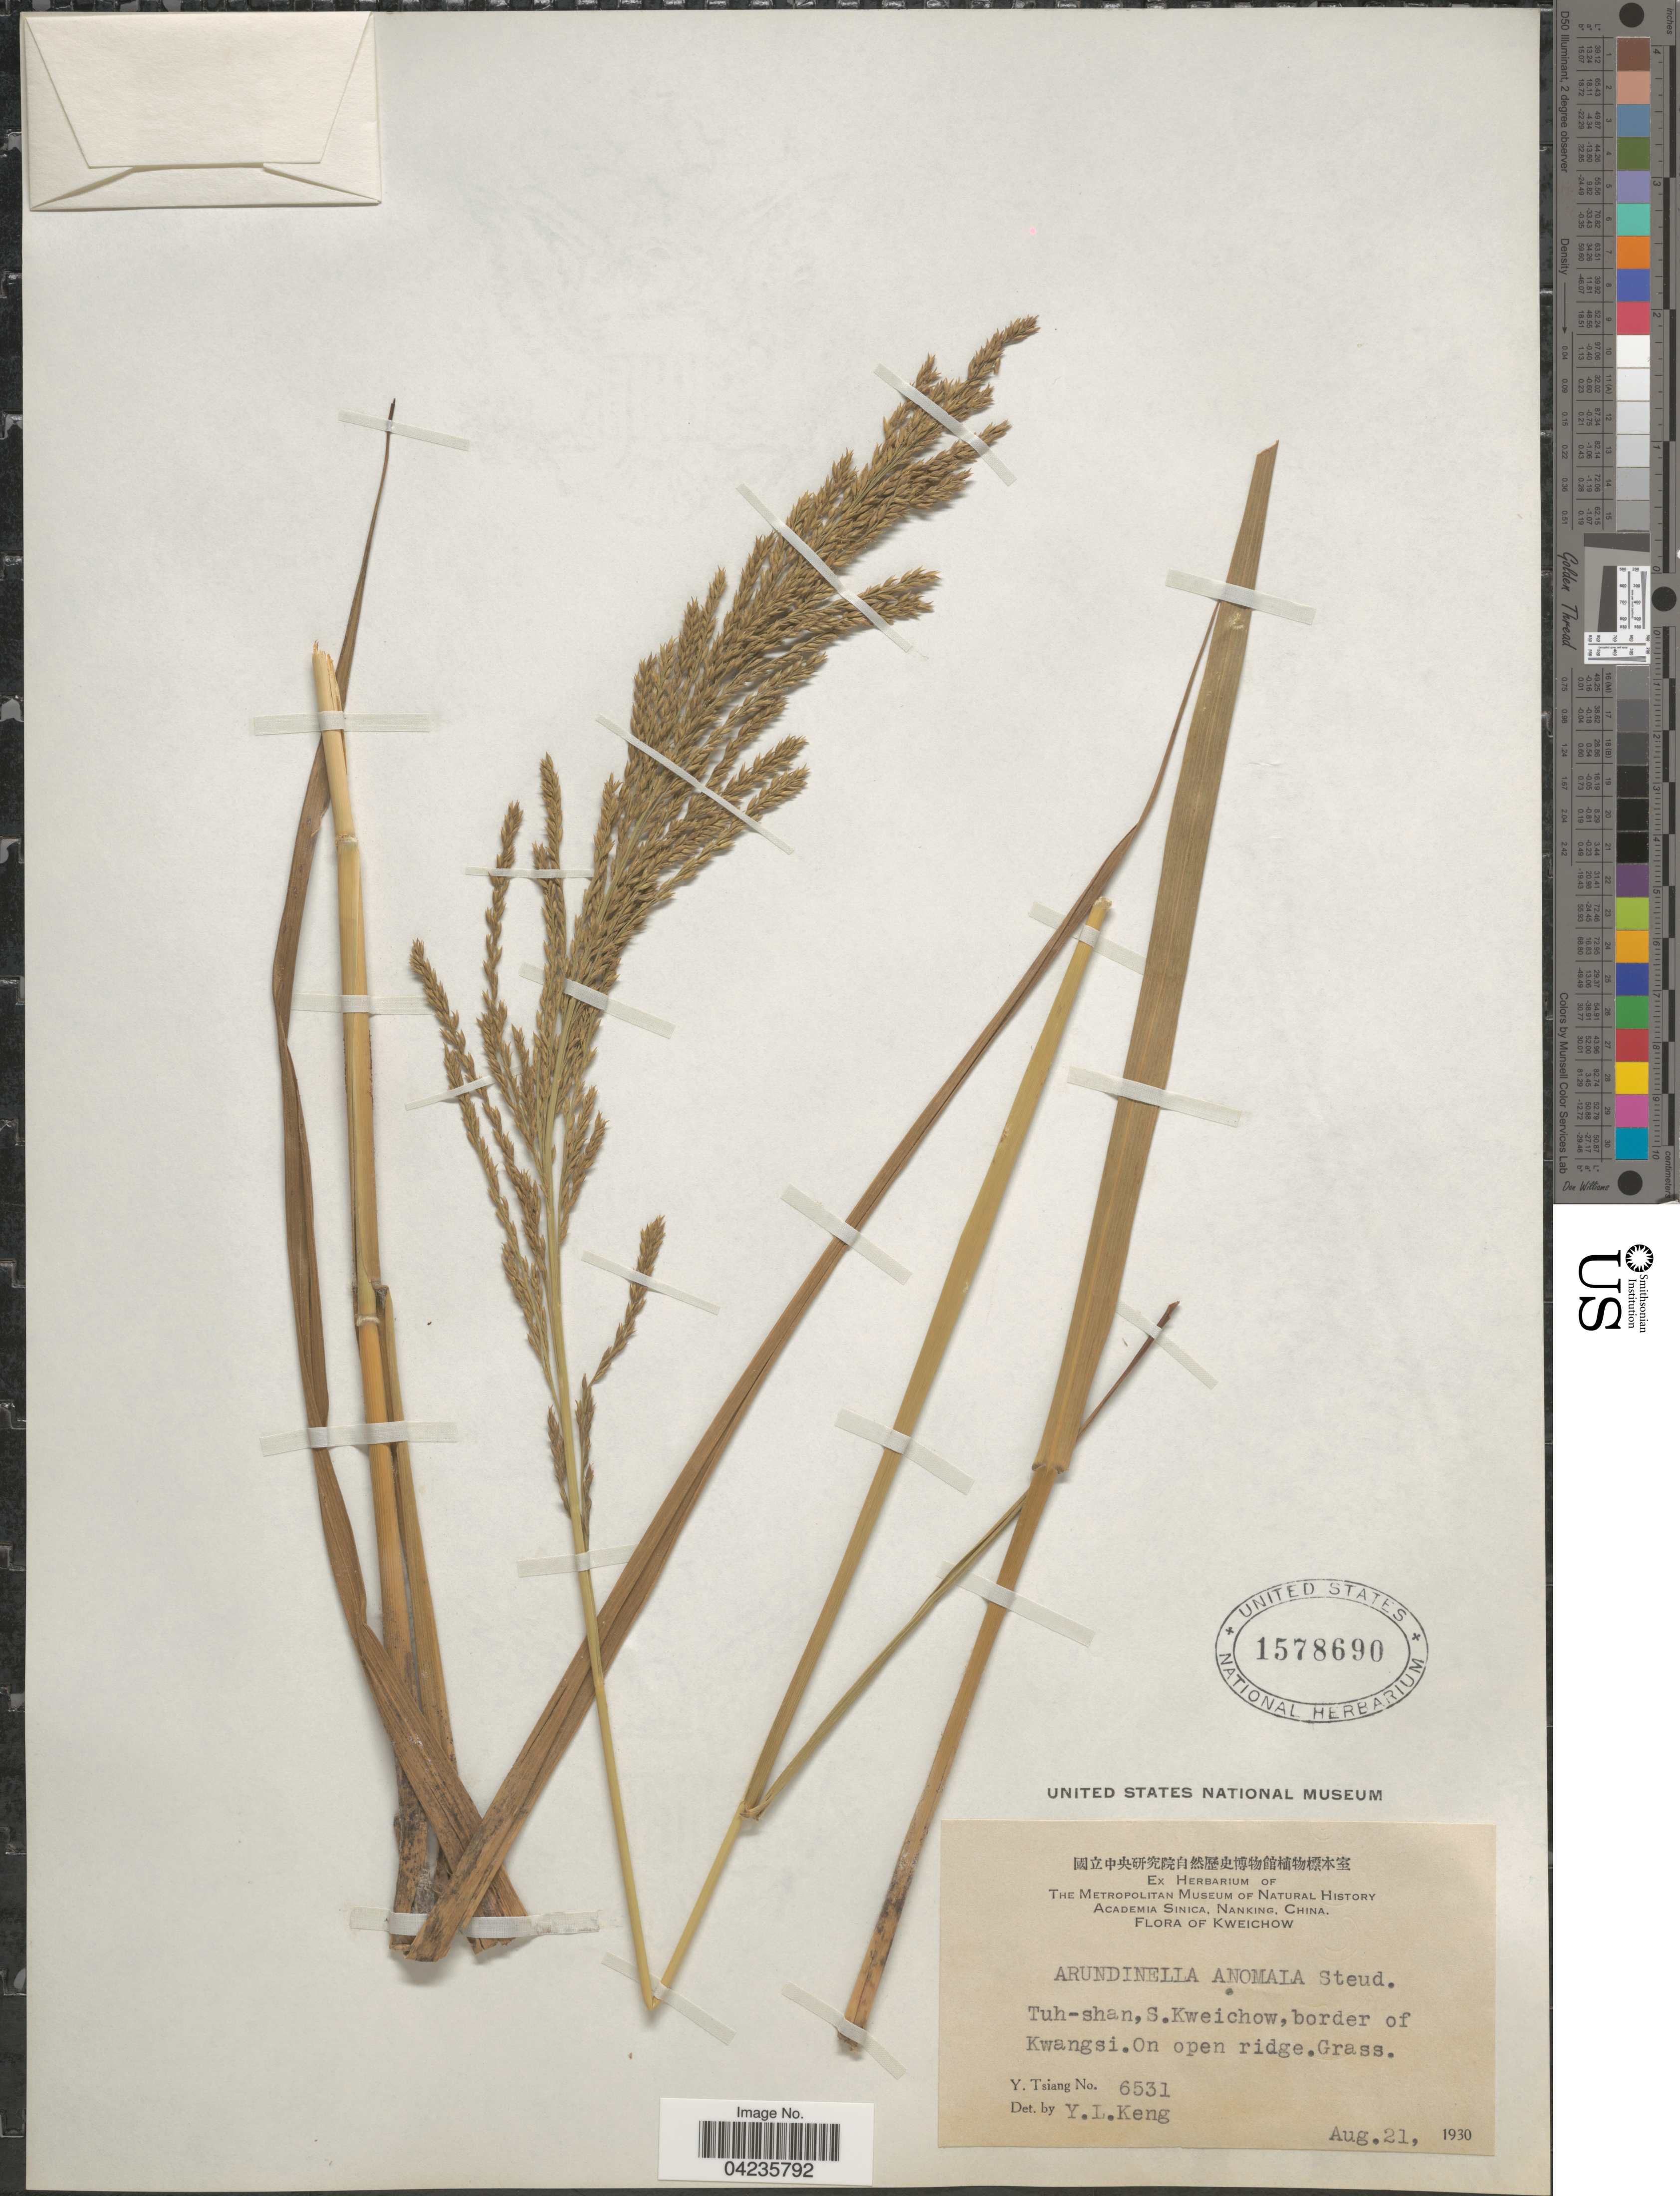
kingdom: Plantae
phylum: Tracheophyta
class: Liliopsida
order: Poales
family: Poaceae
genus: Arundinella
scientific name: Arundinella hirta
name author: (Thunb.) Tanaka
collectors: Y. Tsiang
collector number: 6531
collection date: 1930-08-21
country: China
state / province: Guizhou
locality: Kweichow. Tuh-shan,S.Kweichow,border of Kwangsi.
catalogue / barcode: US 1578690